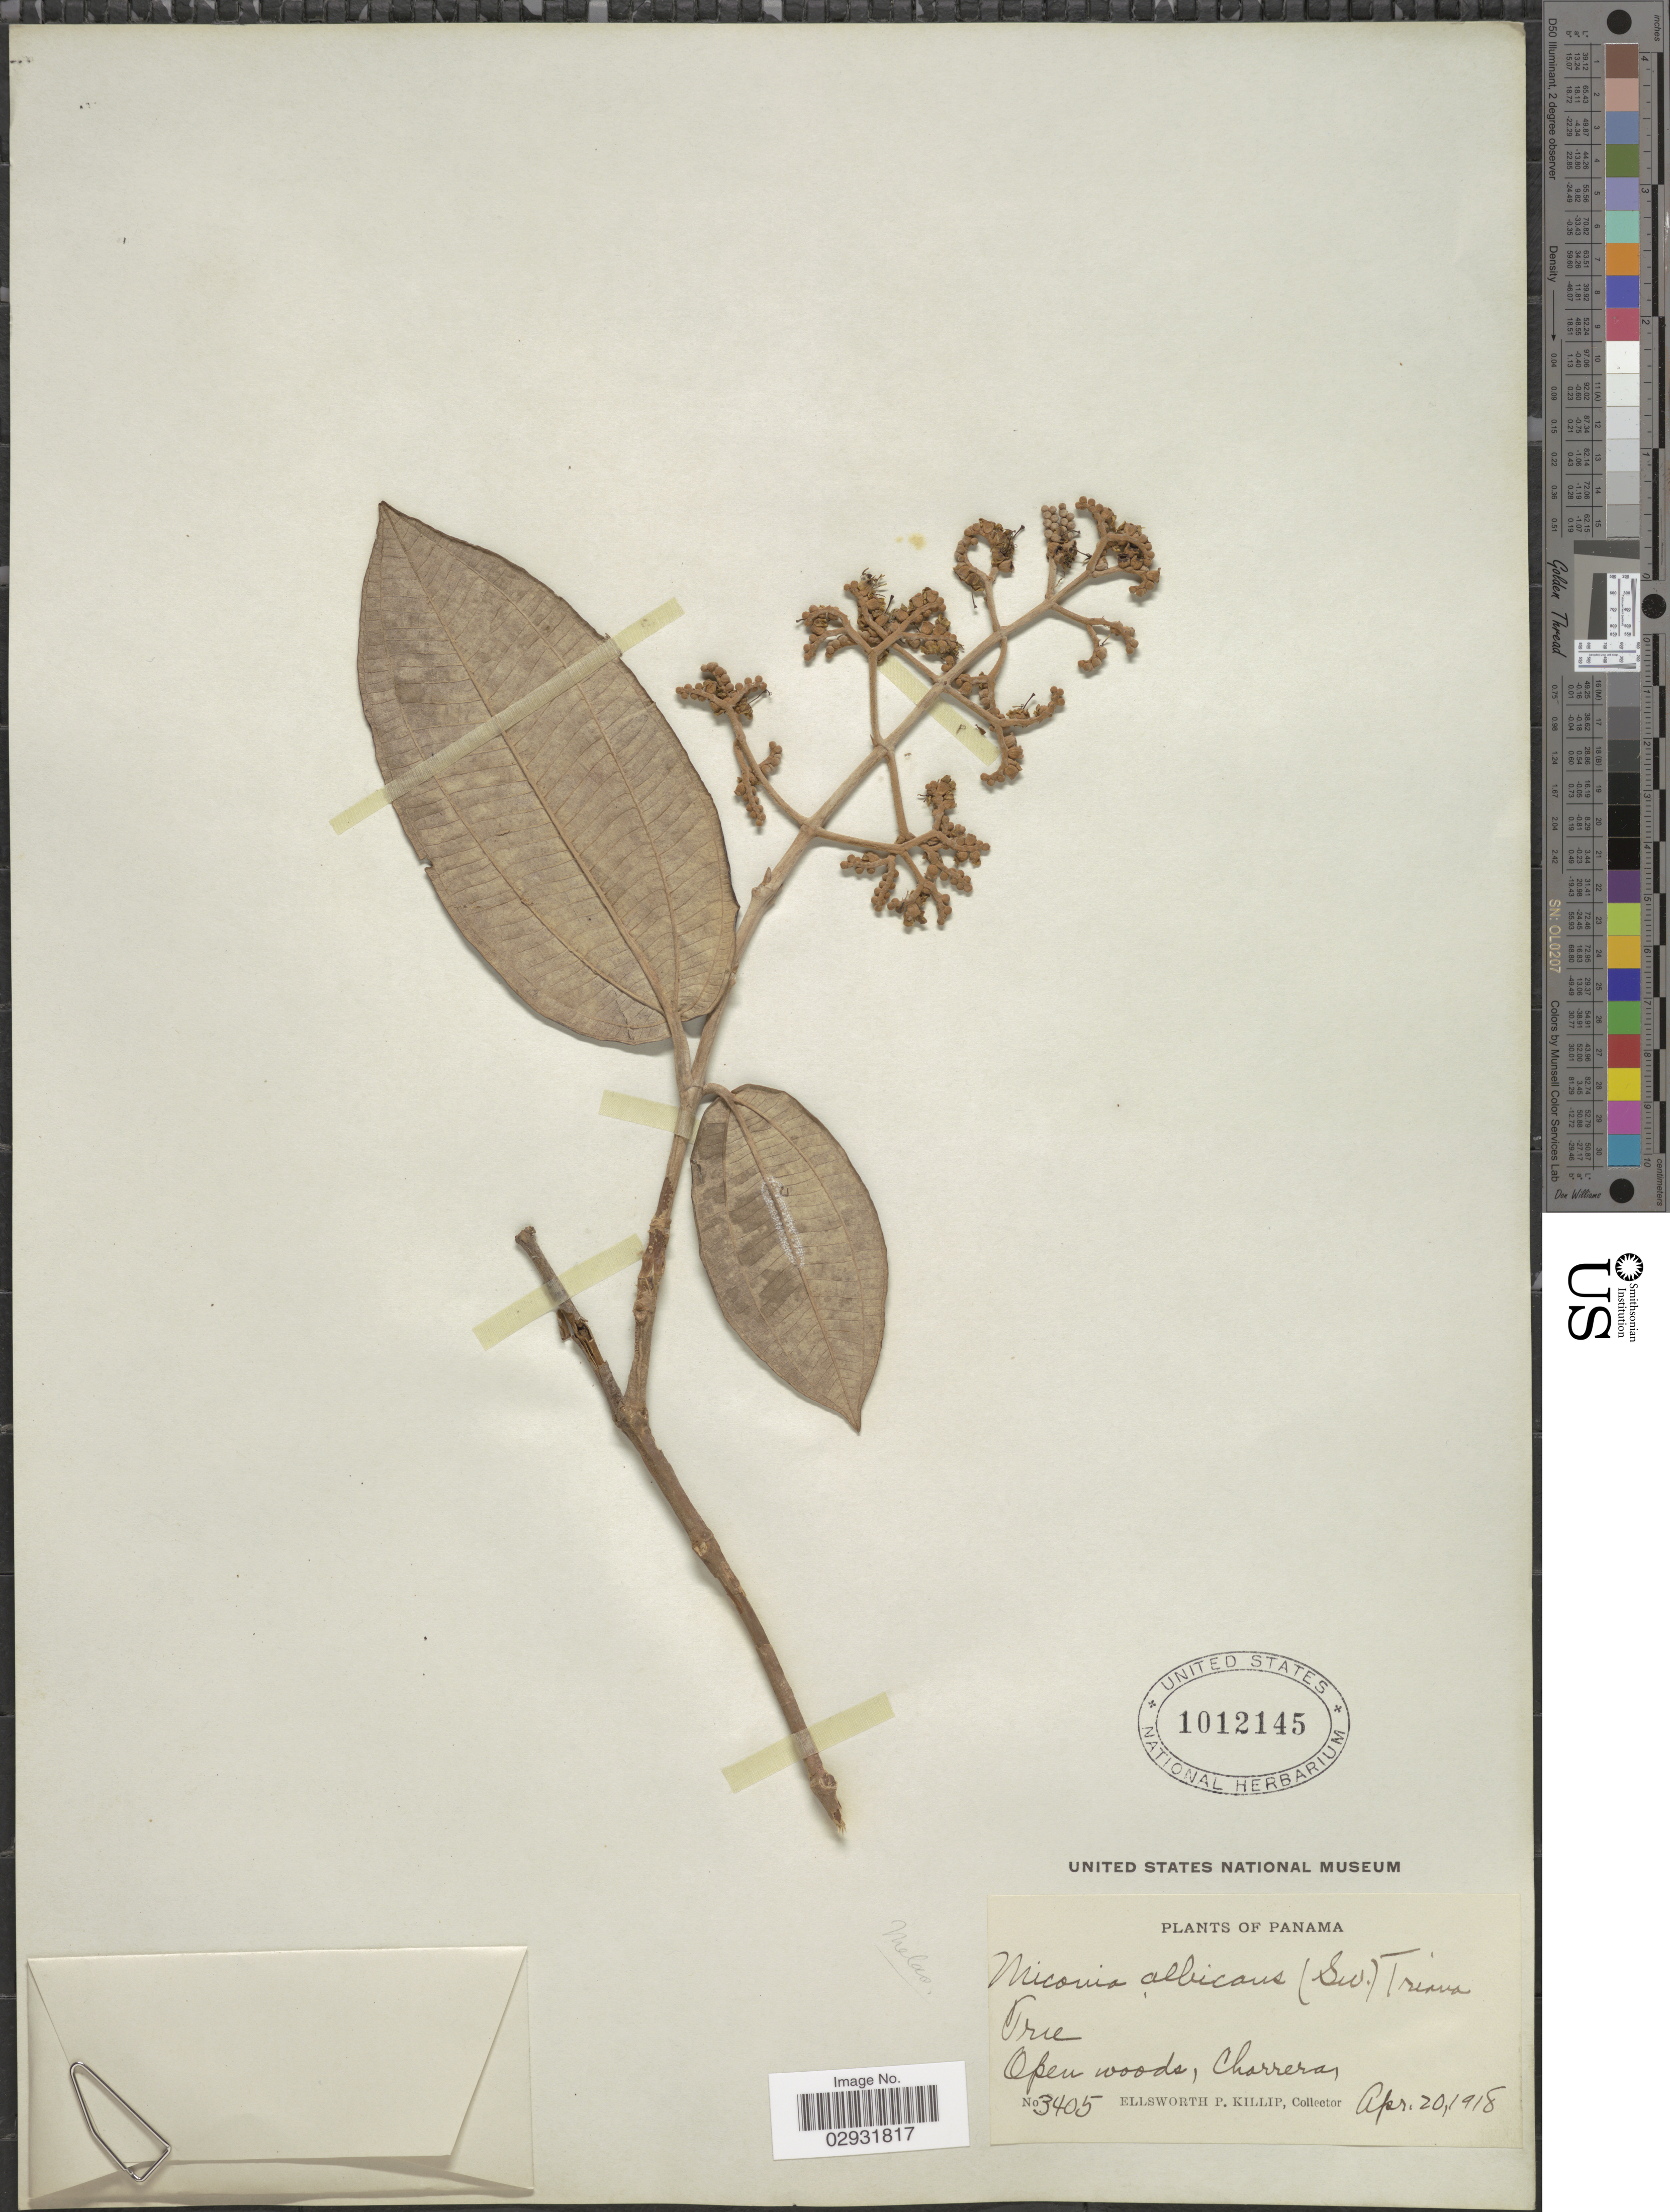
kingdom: Plantae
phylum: Tracheophyta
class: Magnoliopsida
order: Myrtales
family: Melastomataceae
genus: Miconia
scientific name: Miconia albicans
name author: (Sw.) Steud.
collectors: E. P. Killip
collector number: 3405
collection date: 1918-04-20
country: Panama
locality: Ioen woods, Charrera.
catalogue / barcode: US 1012145